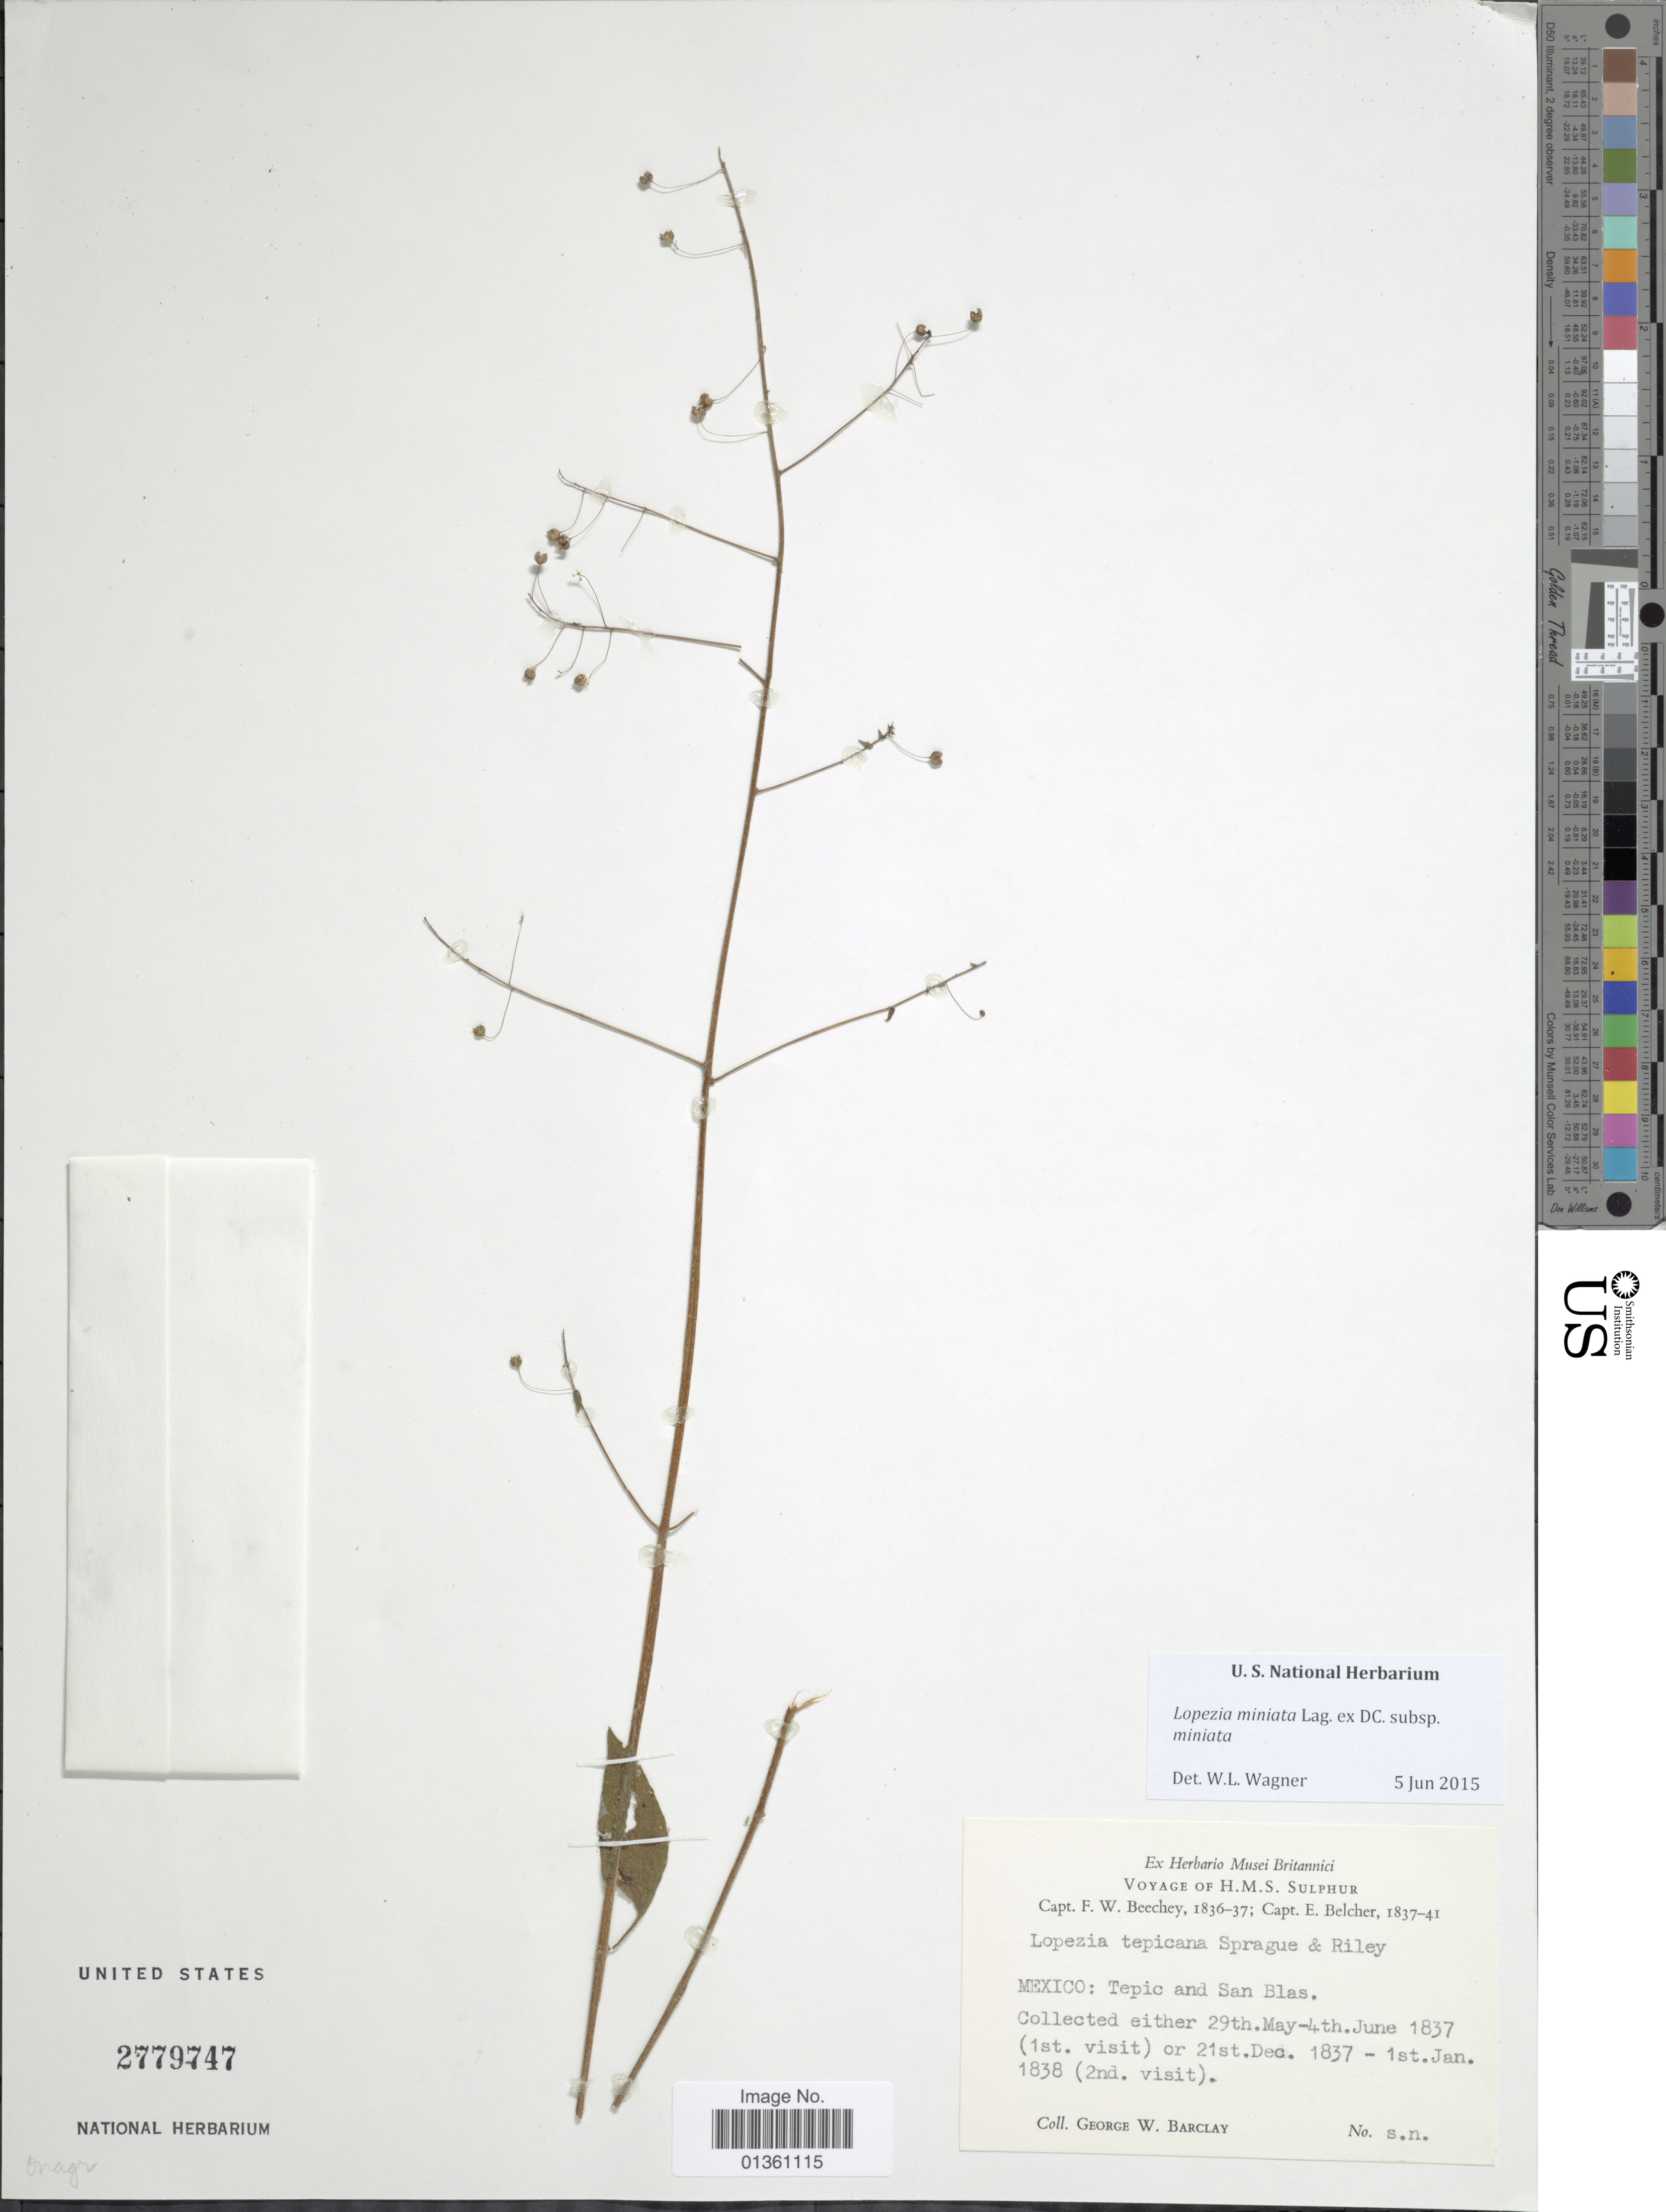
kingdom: Plantae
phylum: Tracheophyta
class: Magnoliopsida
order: Myrtales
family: Onagraceae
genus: Lopezia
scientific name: Lopezia miniata subsp. miniata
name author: Lag. ex DC.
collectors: G. W. Barclay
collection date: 1837-05-29/1838-01-01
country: Mexico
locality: Tepic and San Blas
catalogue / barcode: US 2779747